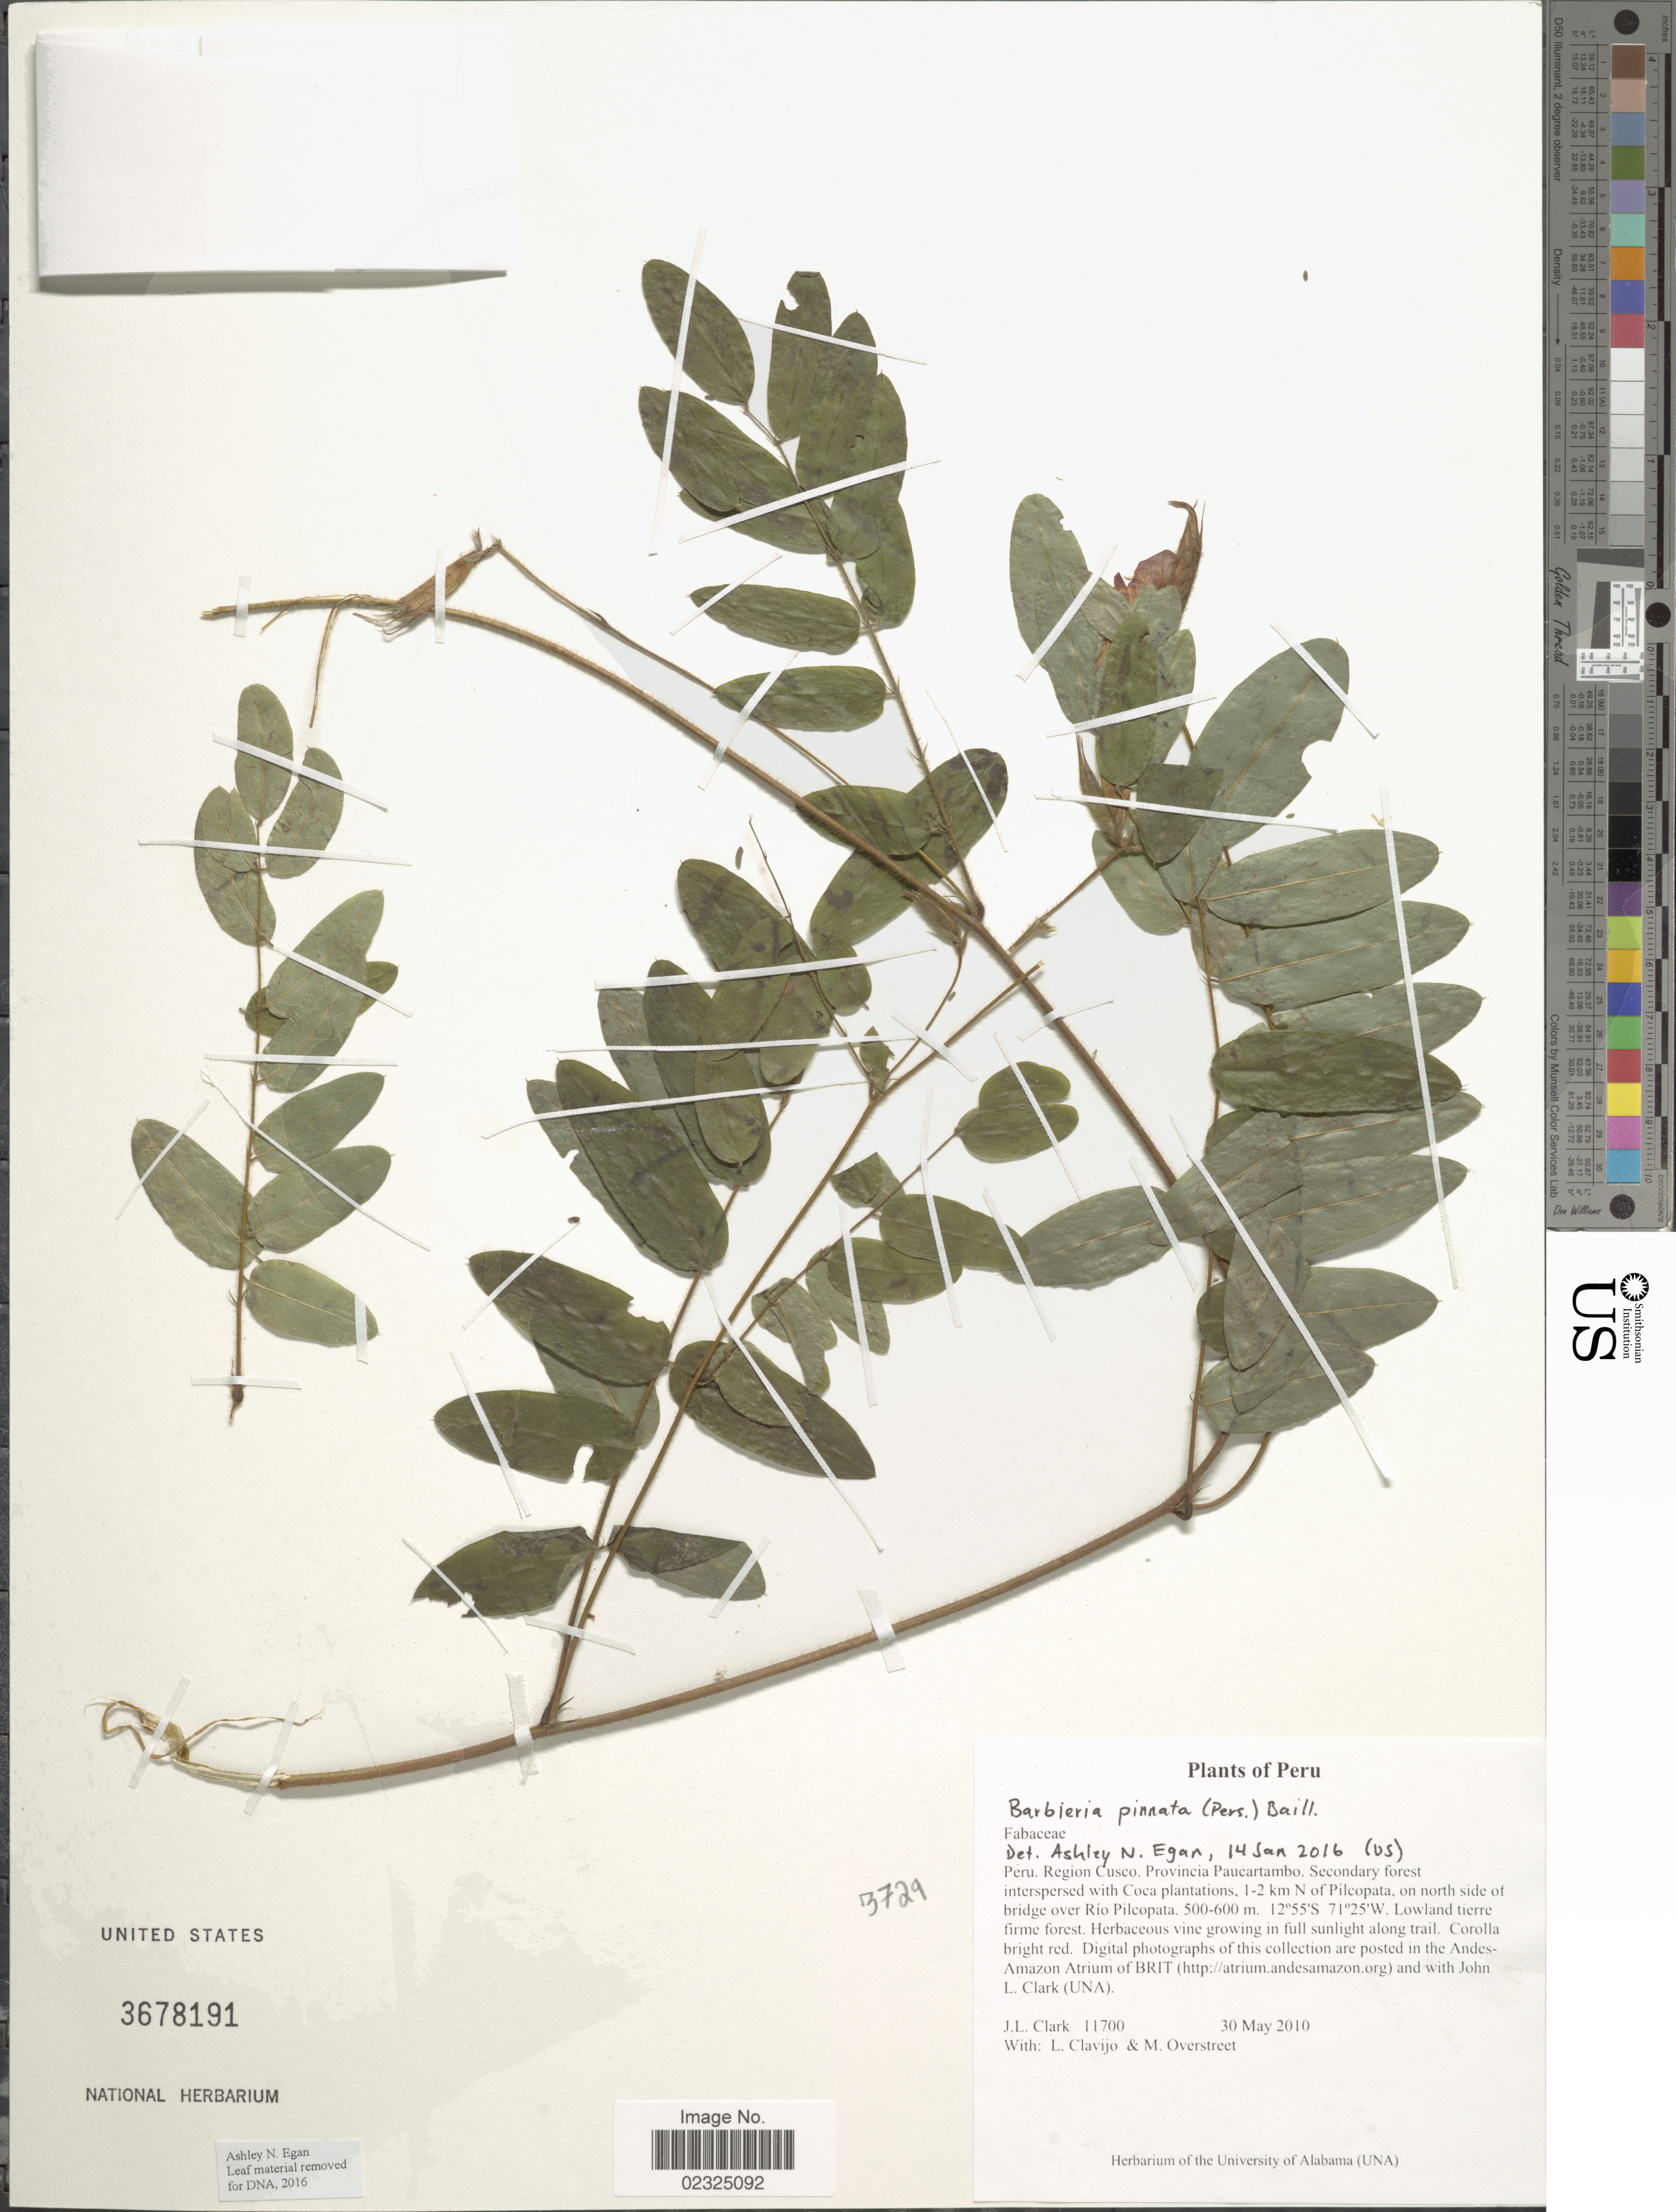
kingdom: Plantae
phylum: Tracheophyta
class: Magnoliopsida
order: Fabales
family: Fabaceae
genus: Barbieria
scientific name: Barbieria sp.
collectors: J. L. Clark, L. Clavijo & M. Overstreet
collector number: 11700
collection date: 2010-05-30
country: Peru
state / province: Cusco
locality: Region Cusco, Provincia Paucartambo, secondary forest intersped with Coca plantations, 1-2 km N of Pilcopata, on north side of bridge over Rio Pilcopata.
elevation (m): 500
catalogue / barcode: US 3678191